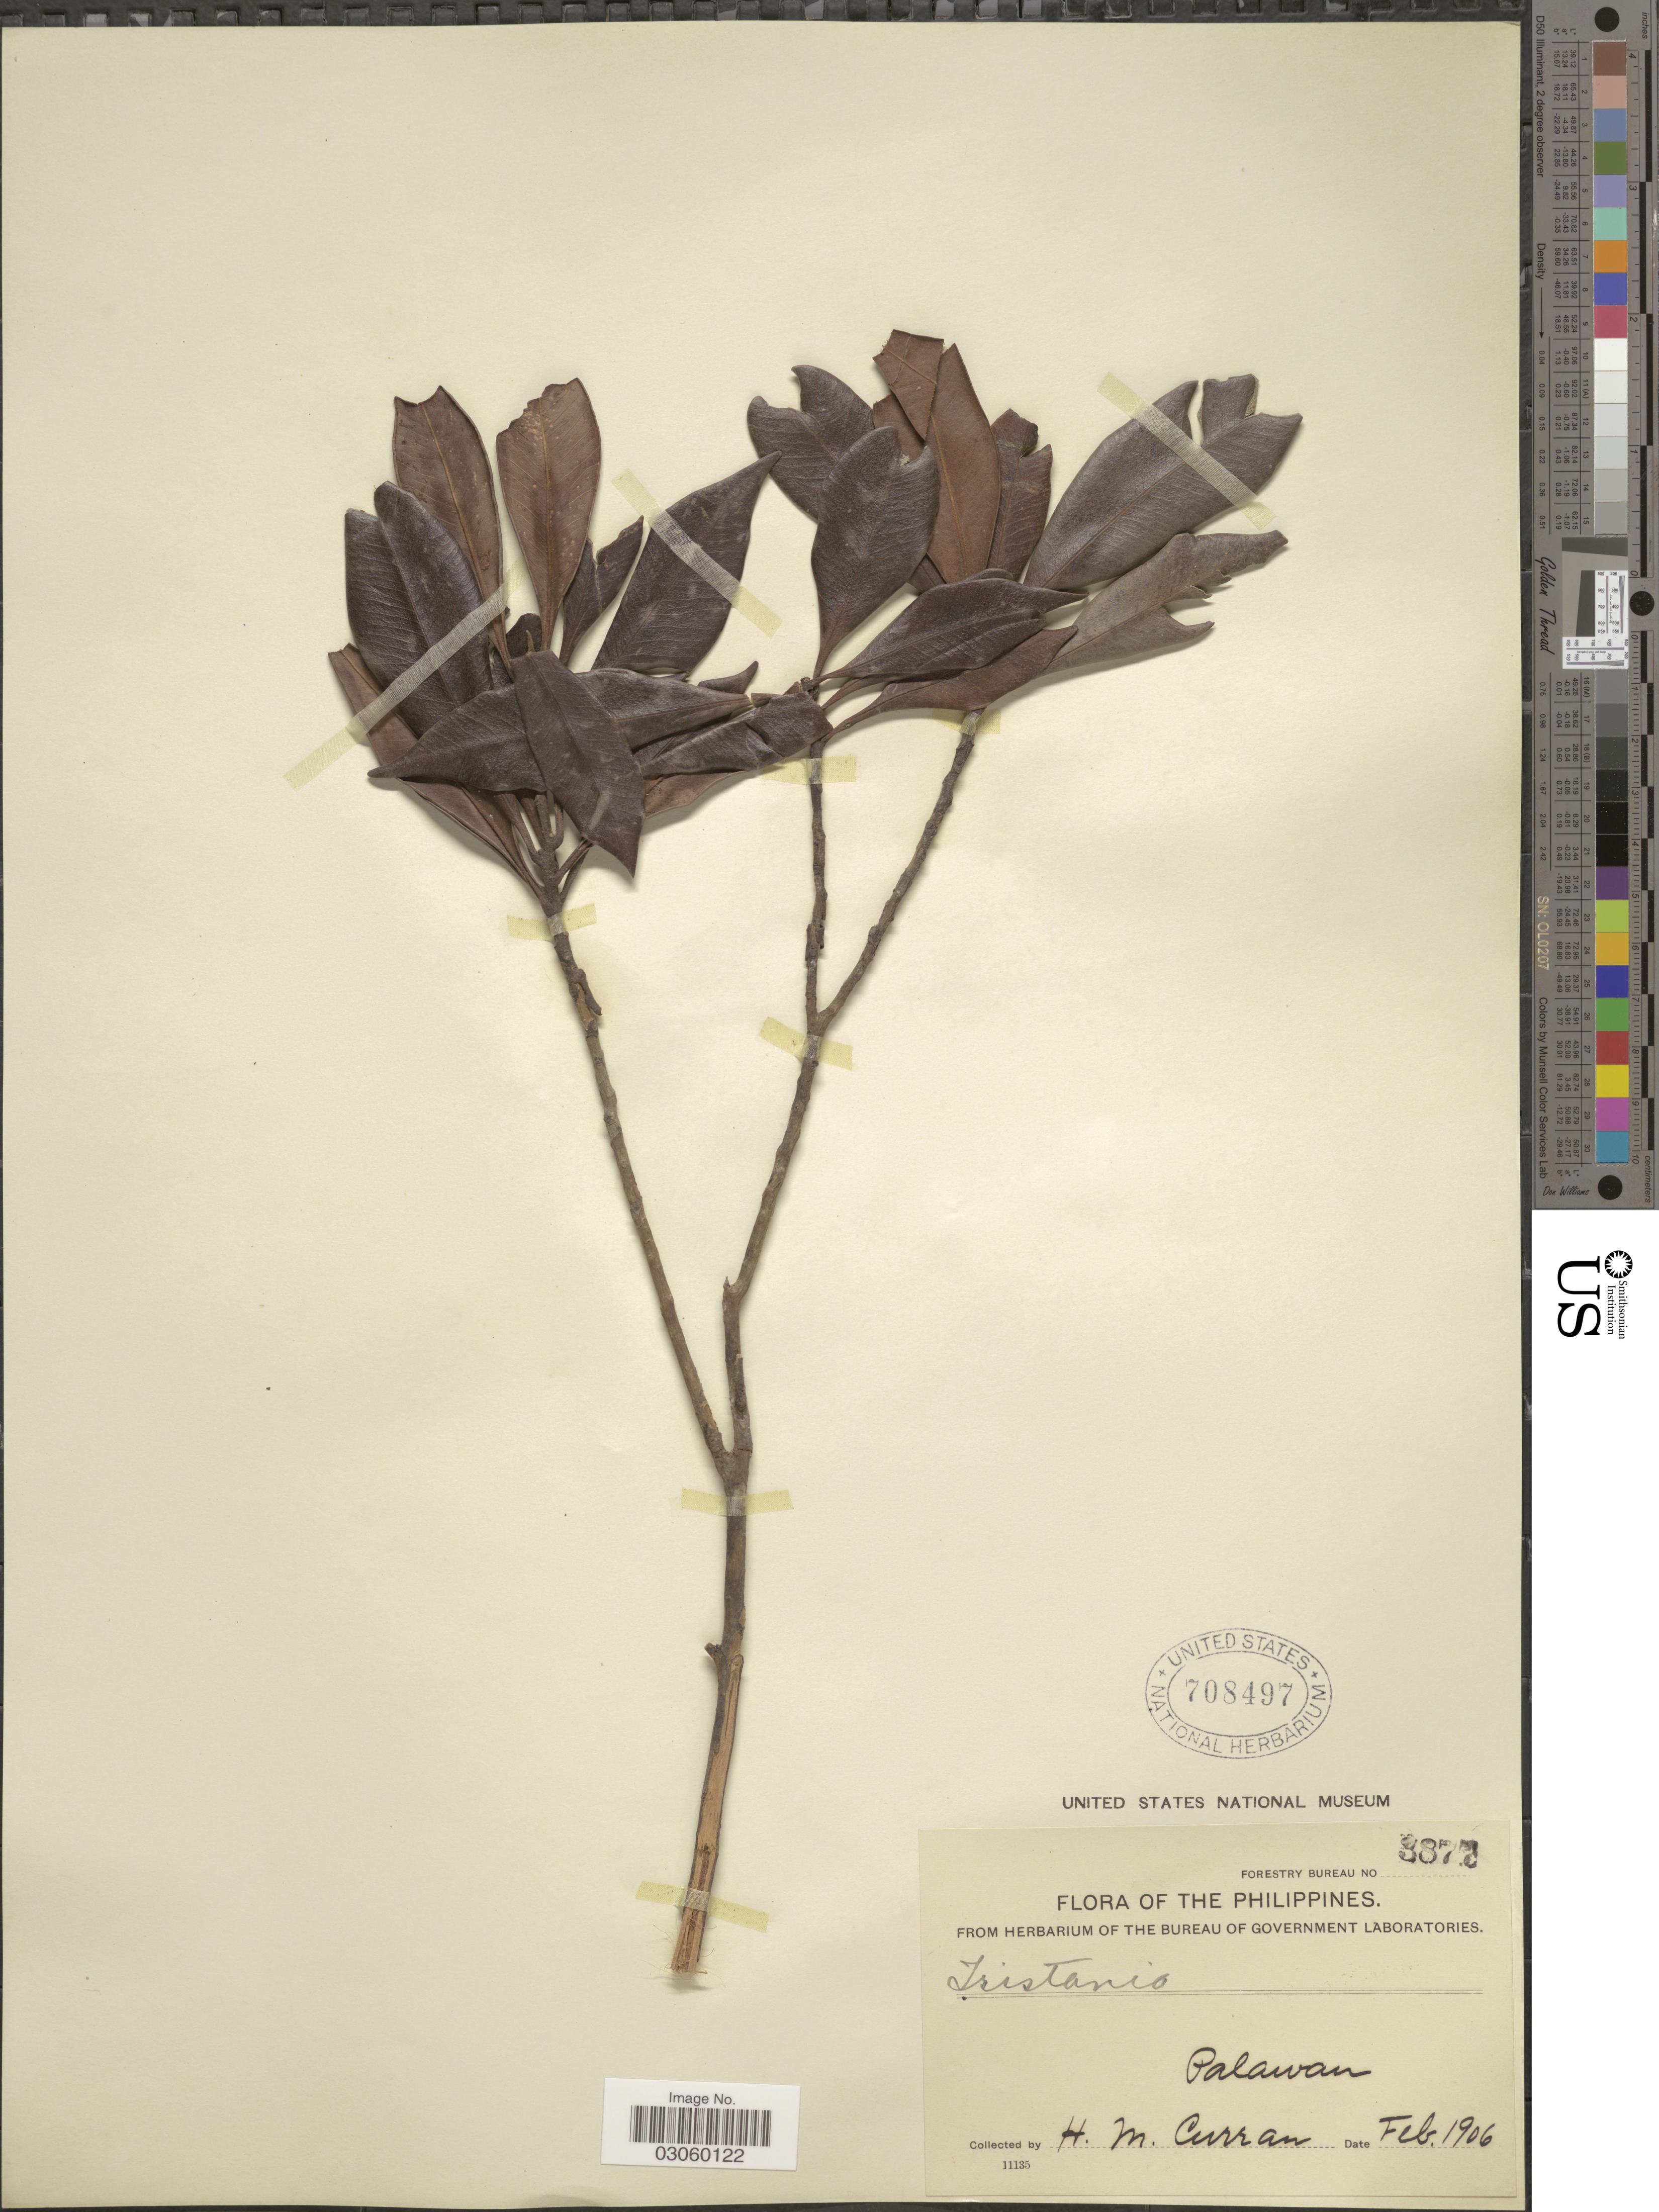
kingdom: Plantae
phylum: Tracheophyta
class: Magnoliopsida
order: Myrtales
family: Myrtaceae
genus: Tristaniopsis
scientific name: Tristaniopsis decorticata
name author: (Merr.) P.G. Wilson & J. T. Waterh.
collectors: H. M. Curran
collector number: Forestry Bureau 3877*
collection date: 1906-02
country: Philippines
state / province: Mimaropa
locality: Palawan.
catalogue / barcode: US 708497